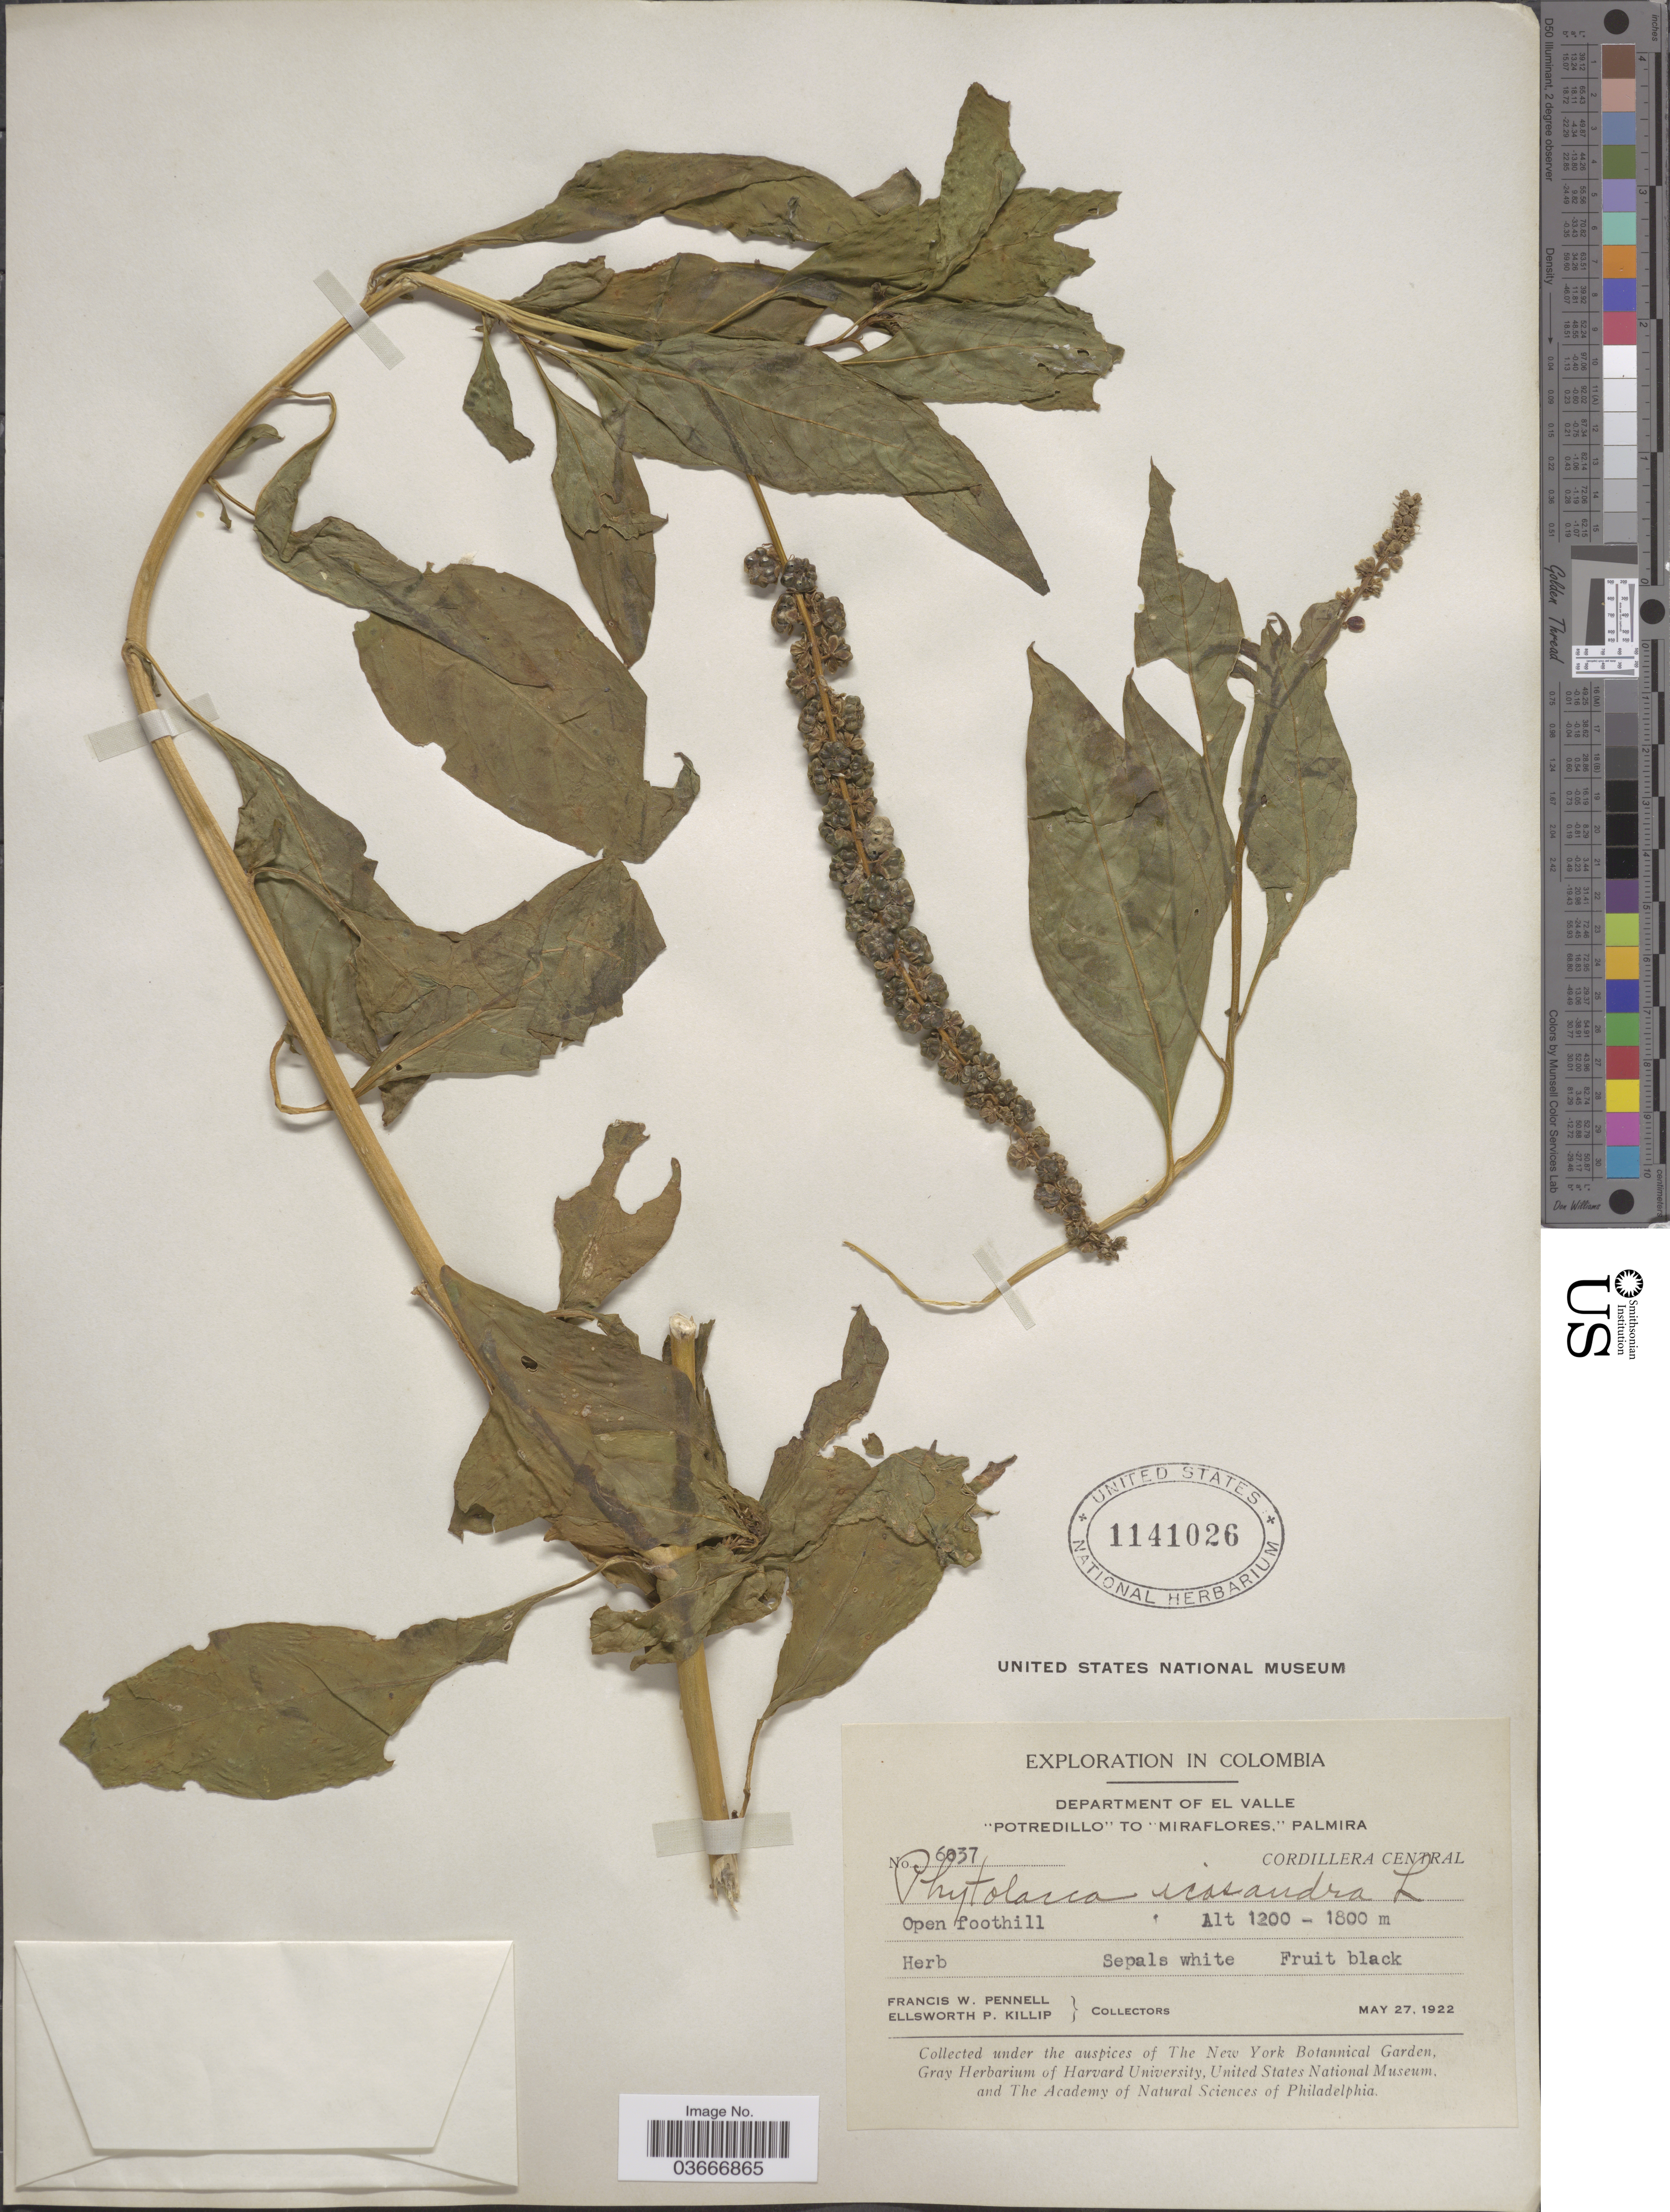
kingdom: Plantae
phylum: Tracheophyta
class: Magnoliopsida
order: Caryophyllales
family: Phytolaccaceae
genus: Phytolacca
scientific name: Phytolacca icosandra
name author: L.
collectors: F. W. Pennell & E. P. Killip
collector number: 6037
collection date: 1922-05-27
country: Colombia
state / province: Valle del Cauca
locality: Department of El Valle. "Potredillo" to "Miraflores," Palmira. Cordillera Central.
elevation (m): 1200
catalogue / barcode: US 1141026